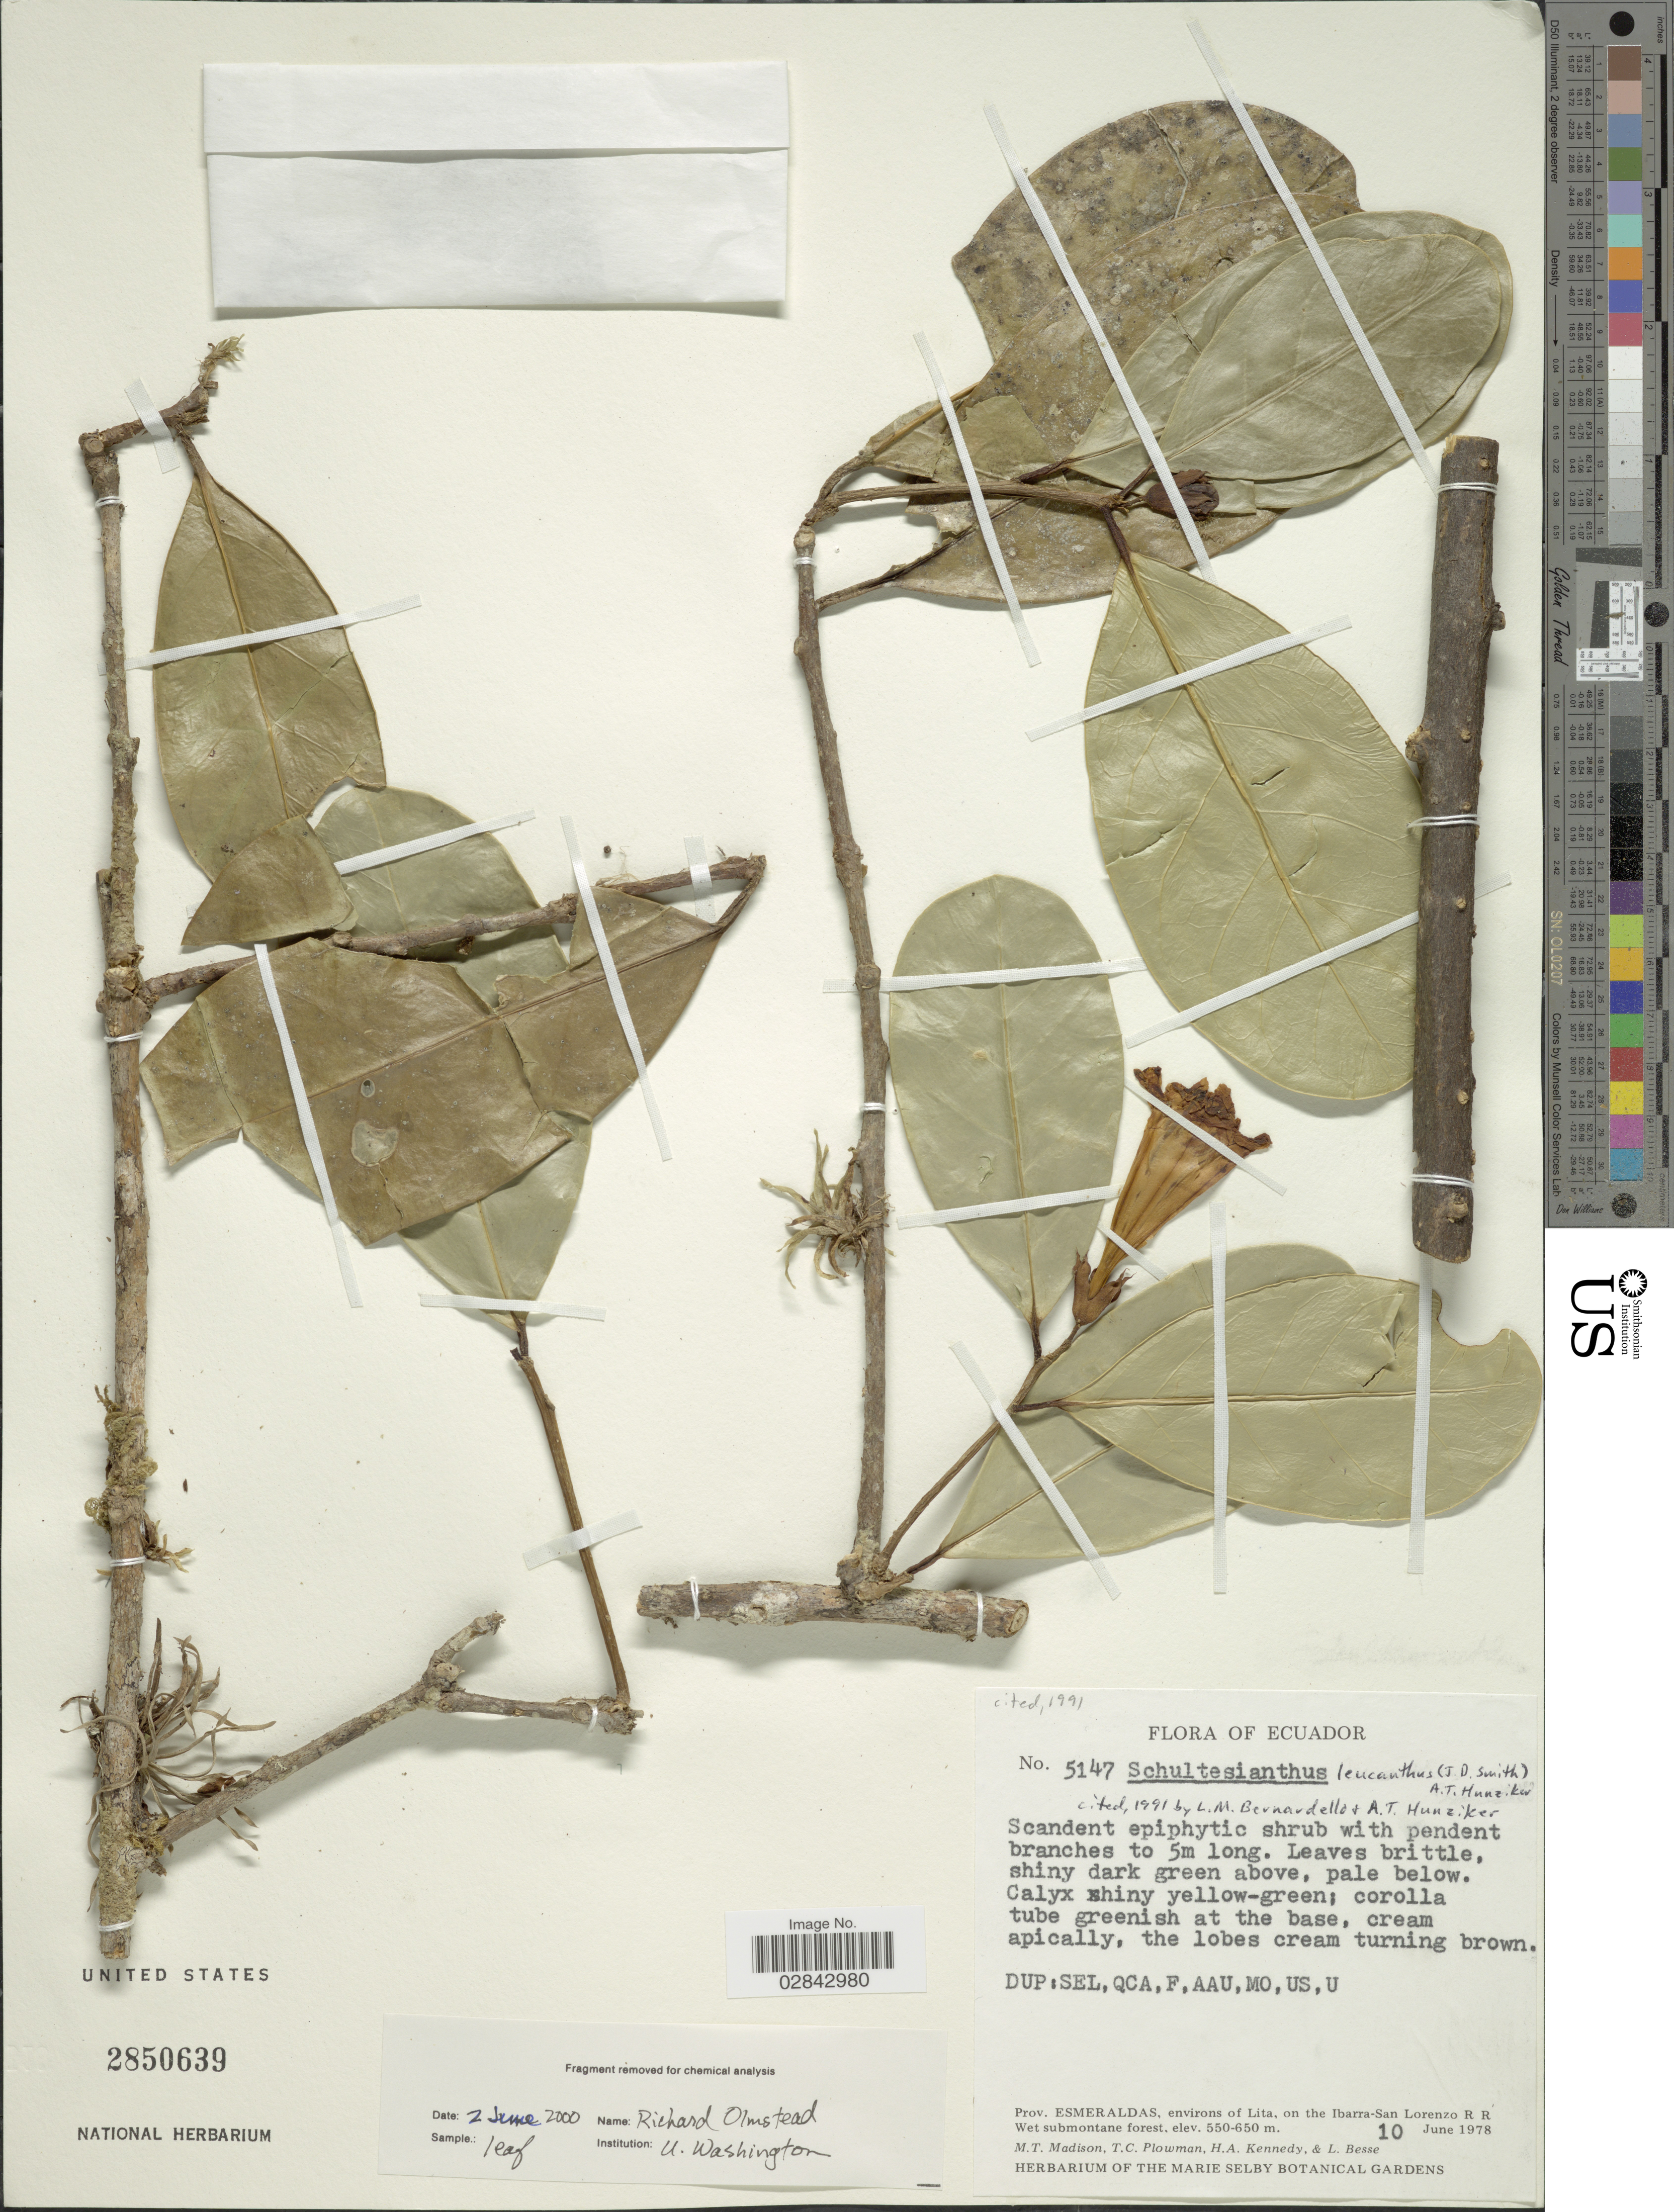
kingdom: Plantae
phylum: Tracheophyta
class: Magnoliopsida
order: Solanales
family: Solanaceae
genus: Schultesianthus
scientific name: Schultesianthus leucanthus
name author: (Donn. Sm.) Hunz.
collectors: M. T. Madison, T. Plowman, H. Kennedy & L. Besse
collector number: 5147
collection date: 1978-06-10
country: Ecuador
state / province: Esmeraldas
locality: Environs of Lita, on the Ibarra-San Lorenzo R R.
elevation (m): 550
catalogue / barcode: US 2850639